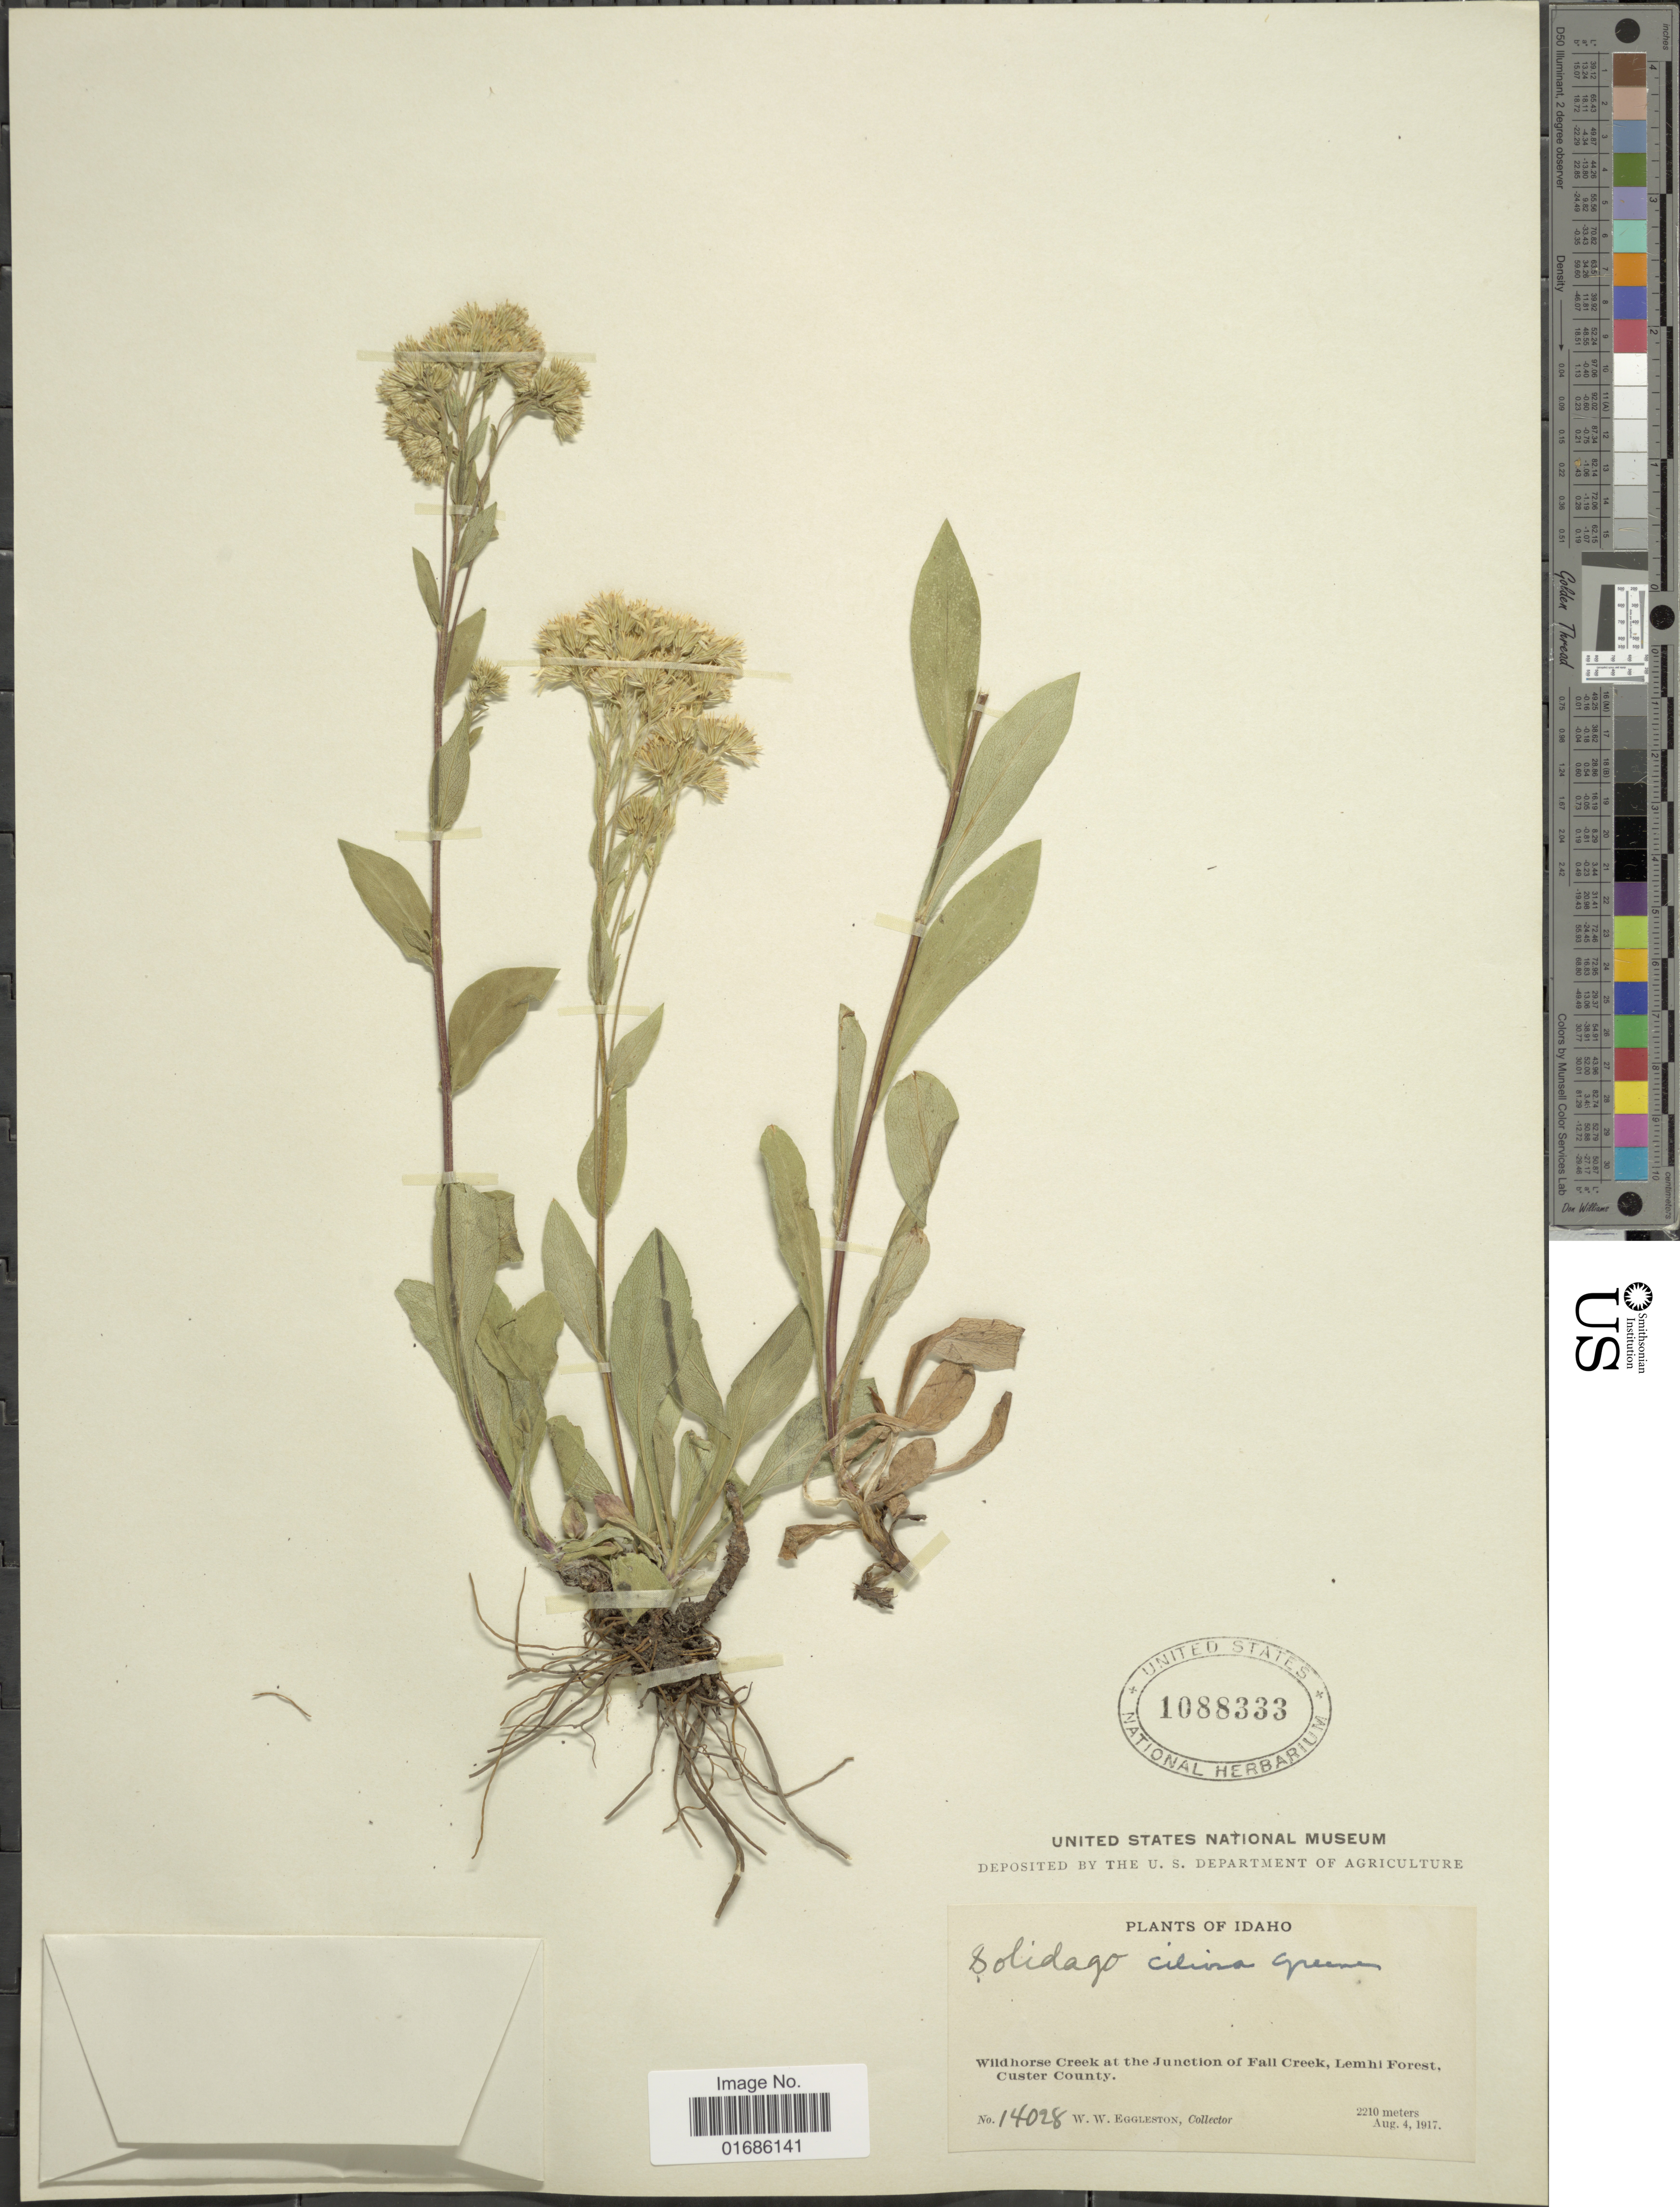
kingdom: Plantae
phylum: Tracheophyta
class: Magnoliopsida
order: Asterales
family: Asteraceae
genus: Solidago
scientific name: Solidago ciliosa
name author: Greene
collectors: W. W. Eggleston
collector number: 14028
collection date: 1917-08-04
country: United States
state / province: Idaho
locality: Wildhorse Creek at the junction of Fall Creek, Lemhi Forest, Custer County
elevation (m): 2210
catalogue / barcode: US 1088333